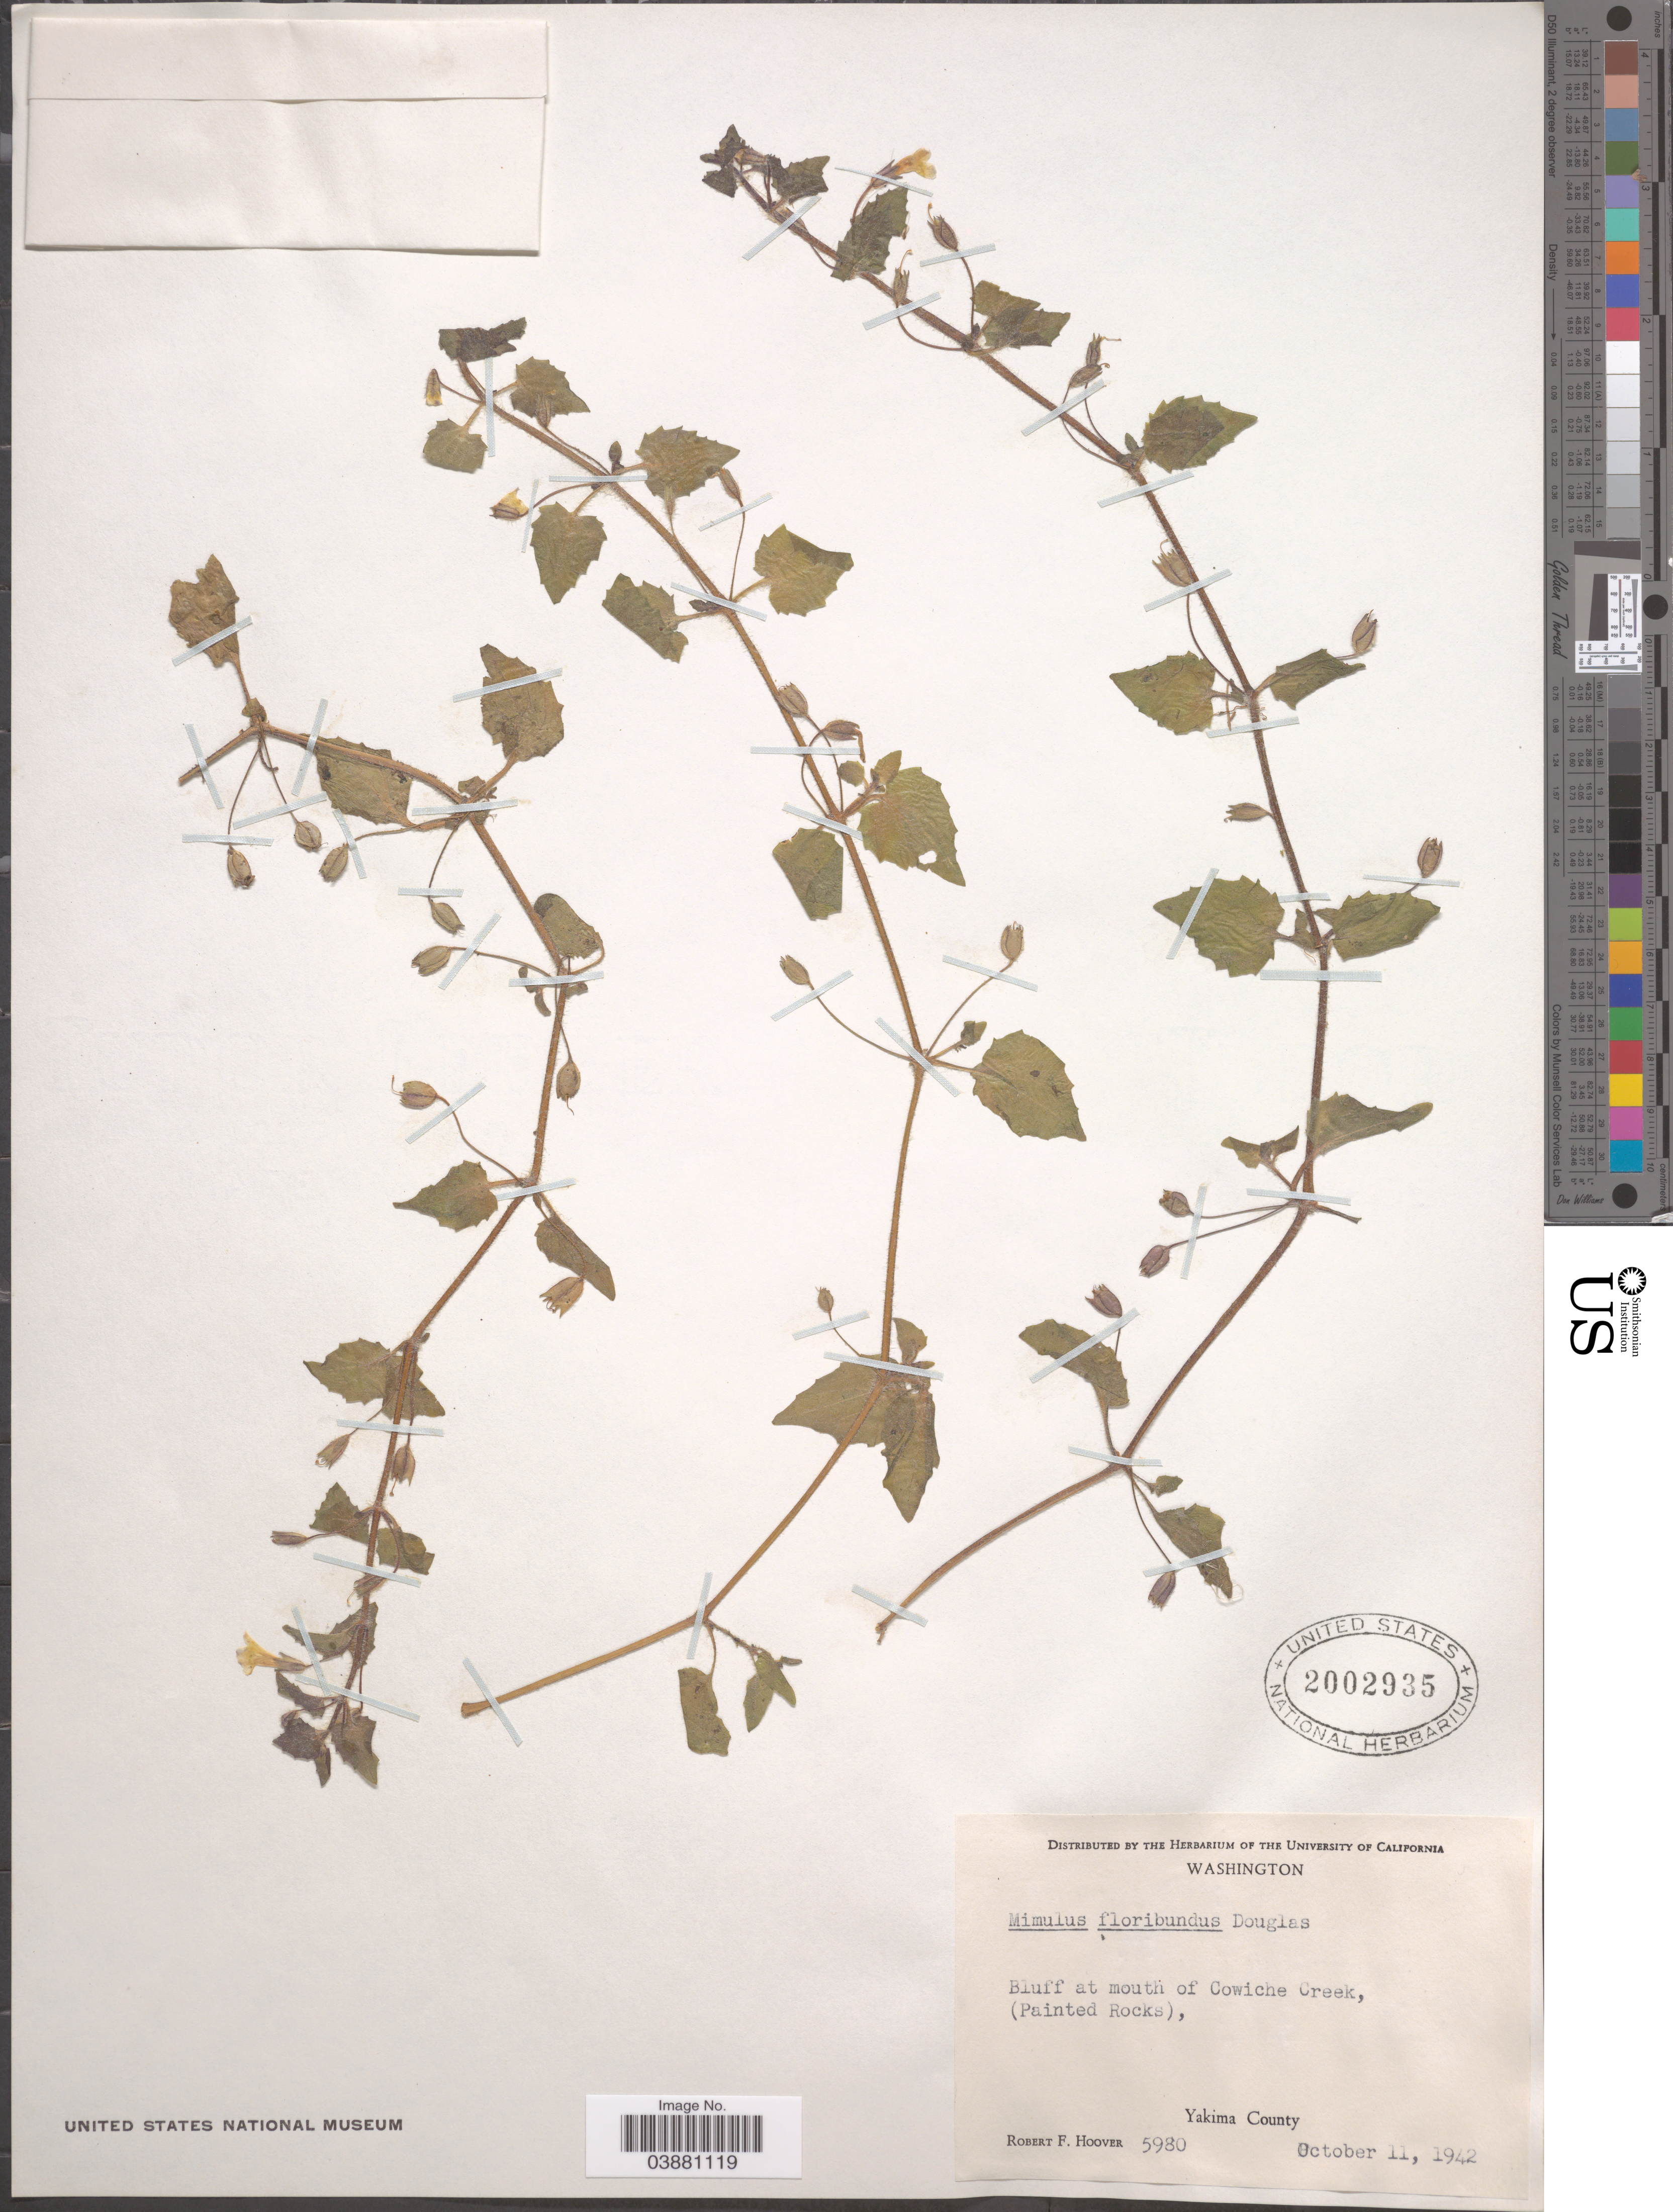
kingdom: Plantae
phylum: Tracheophyta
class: Magnoliopsida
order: Lamiales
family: Phrymaceae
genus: Mimulus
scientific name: Mimulus floribundus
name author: Douglas ex Lindl.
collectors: R. F. Hoover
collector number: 5980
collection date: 1942-10-11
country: United States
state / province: Washington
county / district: Yakima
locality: Bluff at mouth of Cowiche Creek, (Painted Rocks), Yakima County.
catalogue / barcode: US 2002935